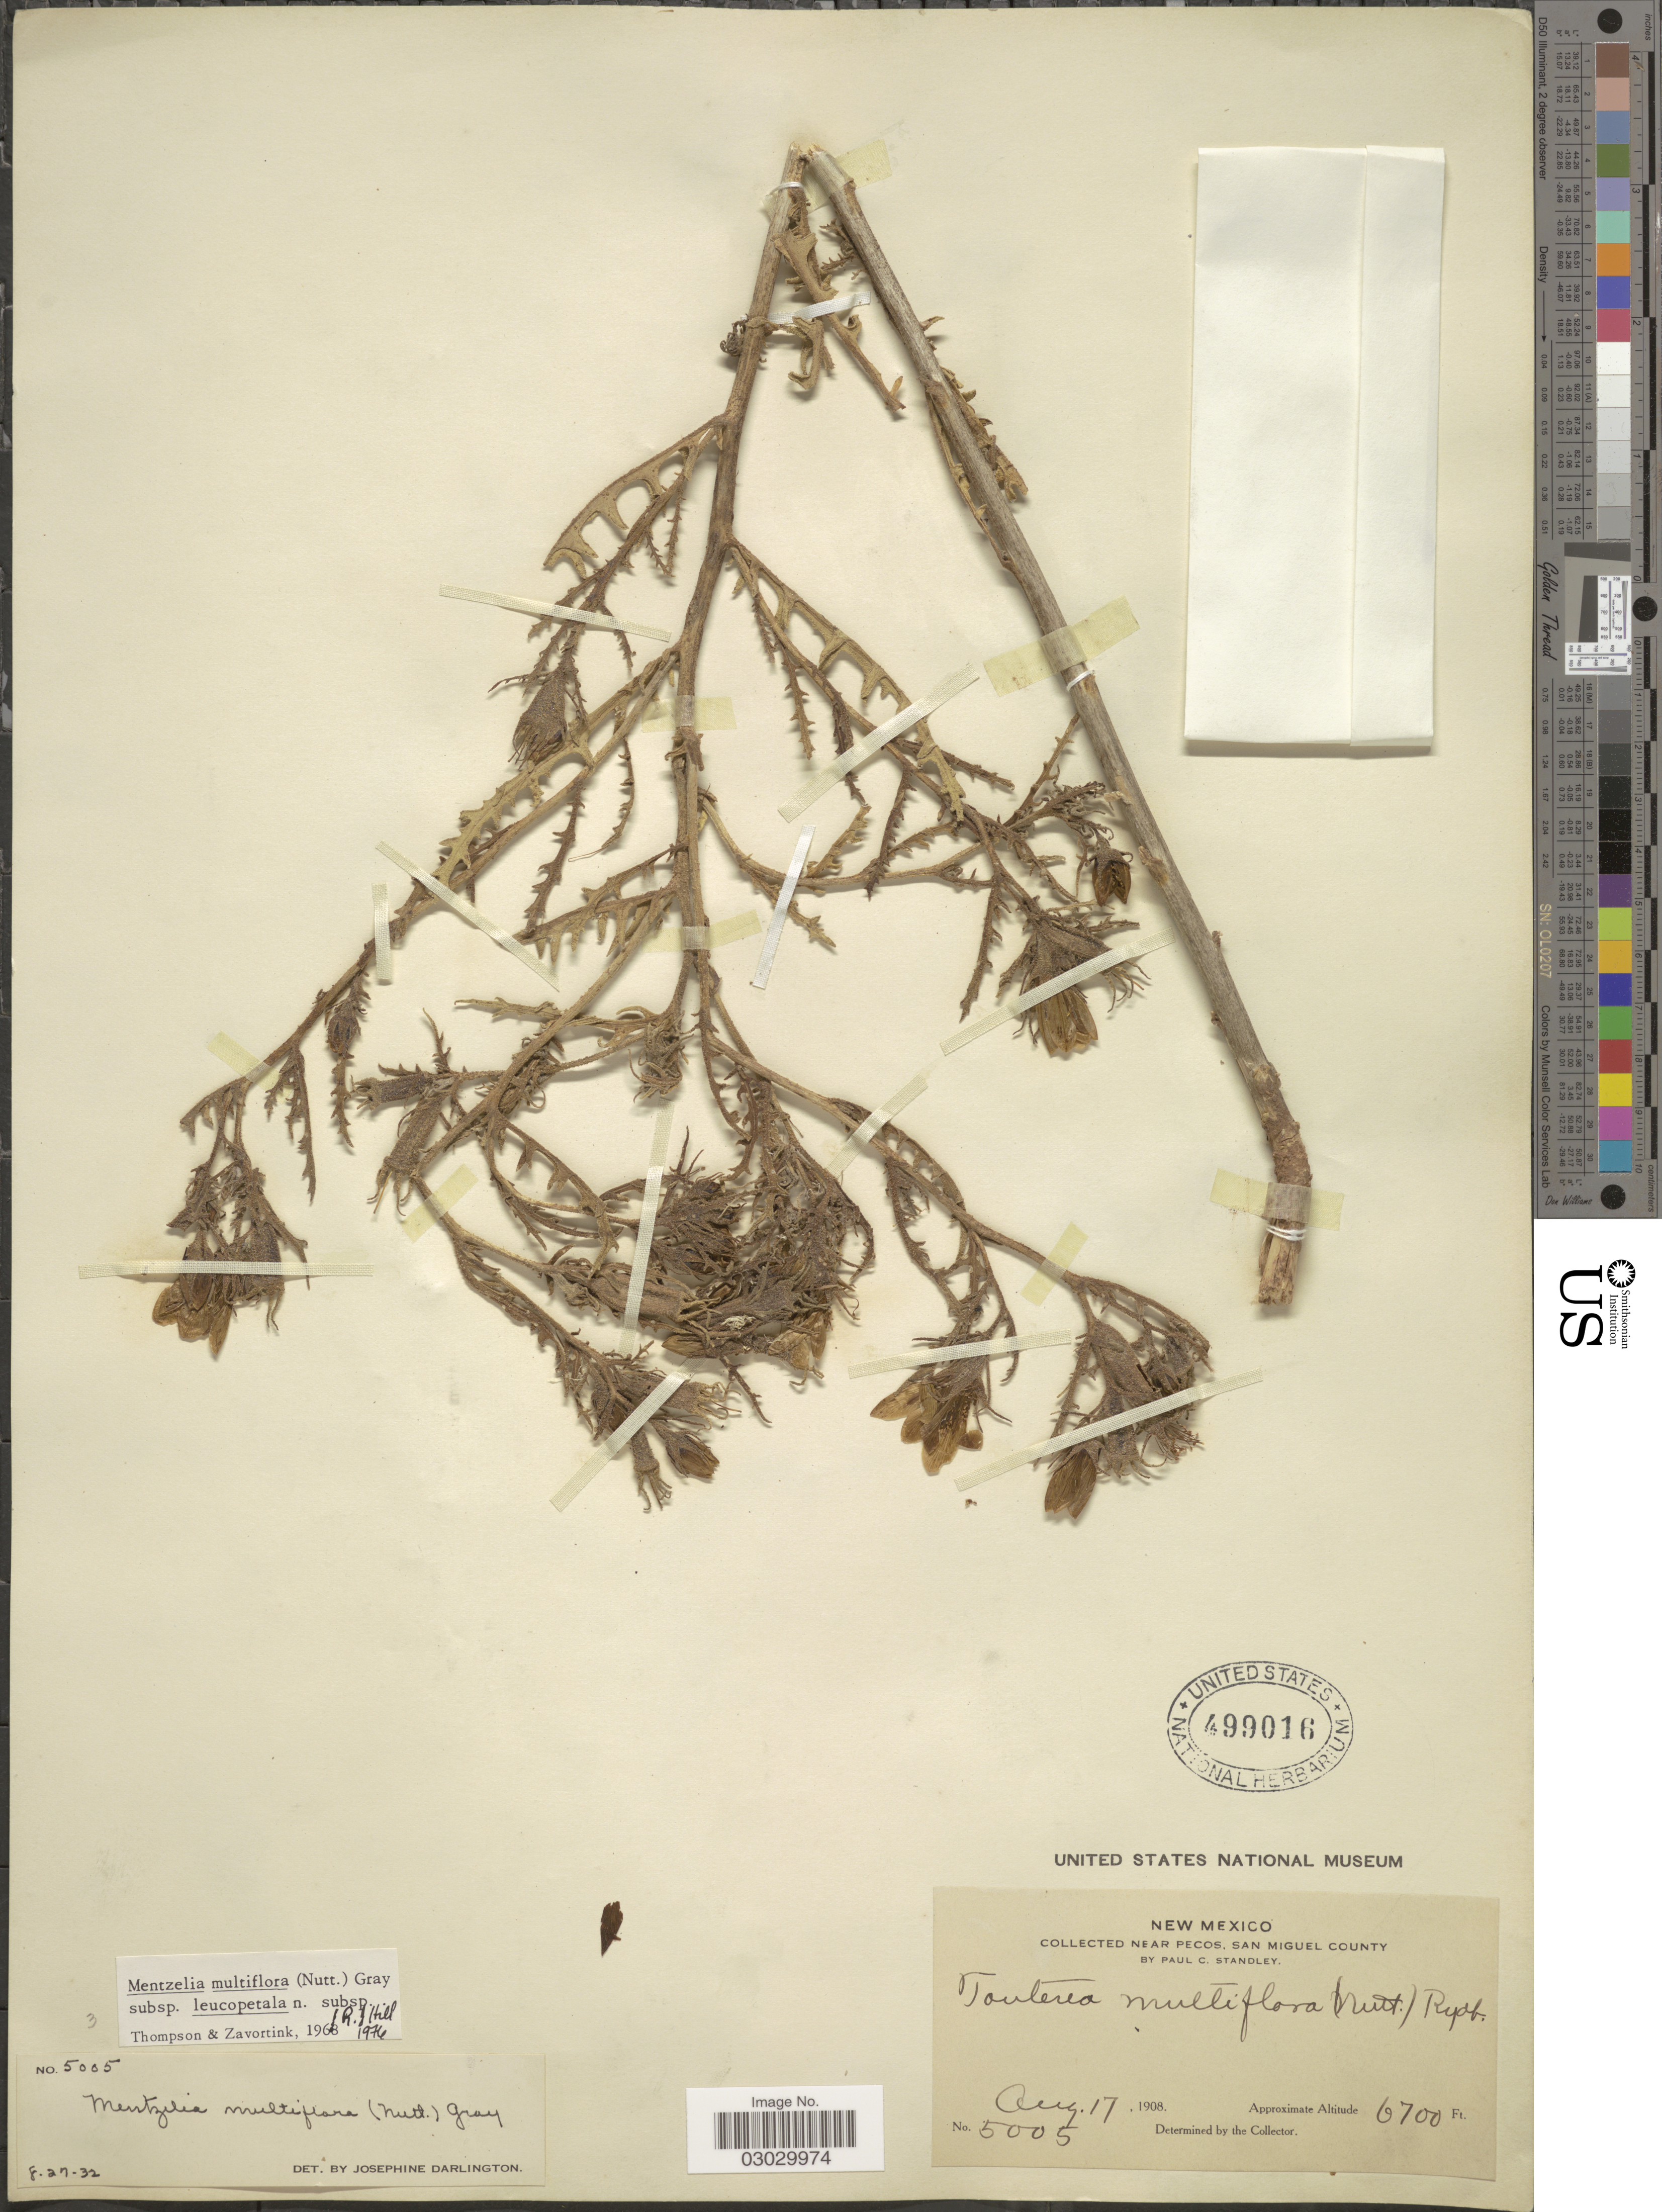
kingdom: Plantae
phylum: Tracheophyta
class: Magnoliopsida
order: Cornales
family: Loasaceae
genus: Mentzelia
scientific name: Mentzelia multiflora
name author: (Nutt.) A. Gray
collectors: P. C. Standley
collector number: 5005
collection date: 1908-08-17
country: United States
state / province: New Mexico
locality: Collected near Pecos, San Miguel County.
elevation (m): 2042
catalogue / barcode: US 499016